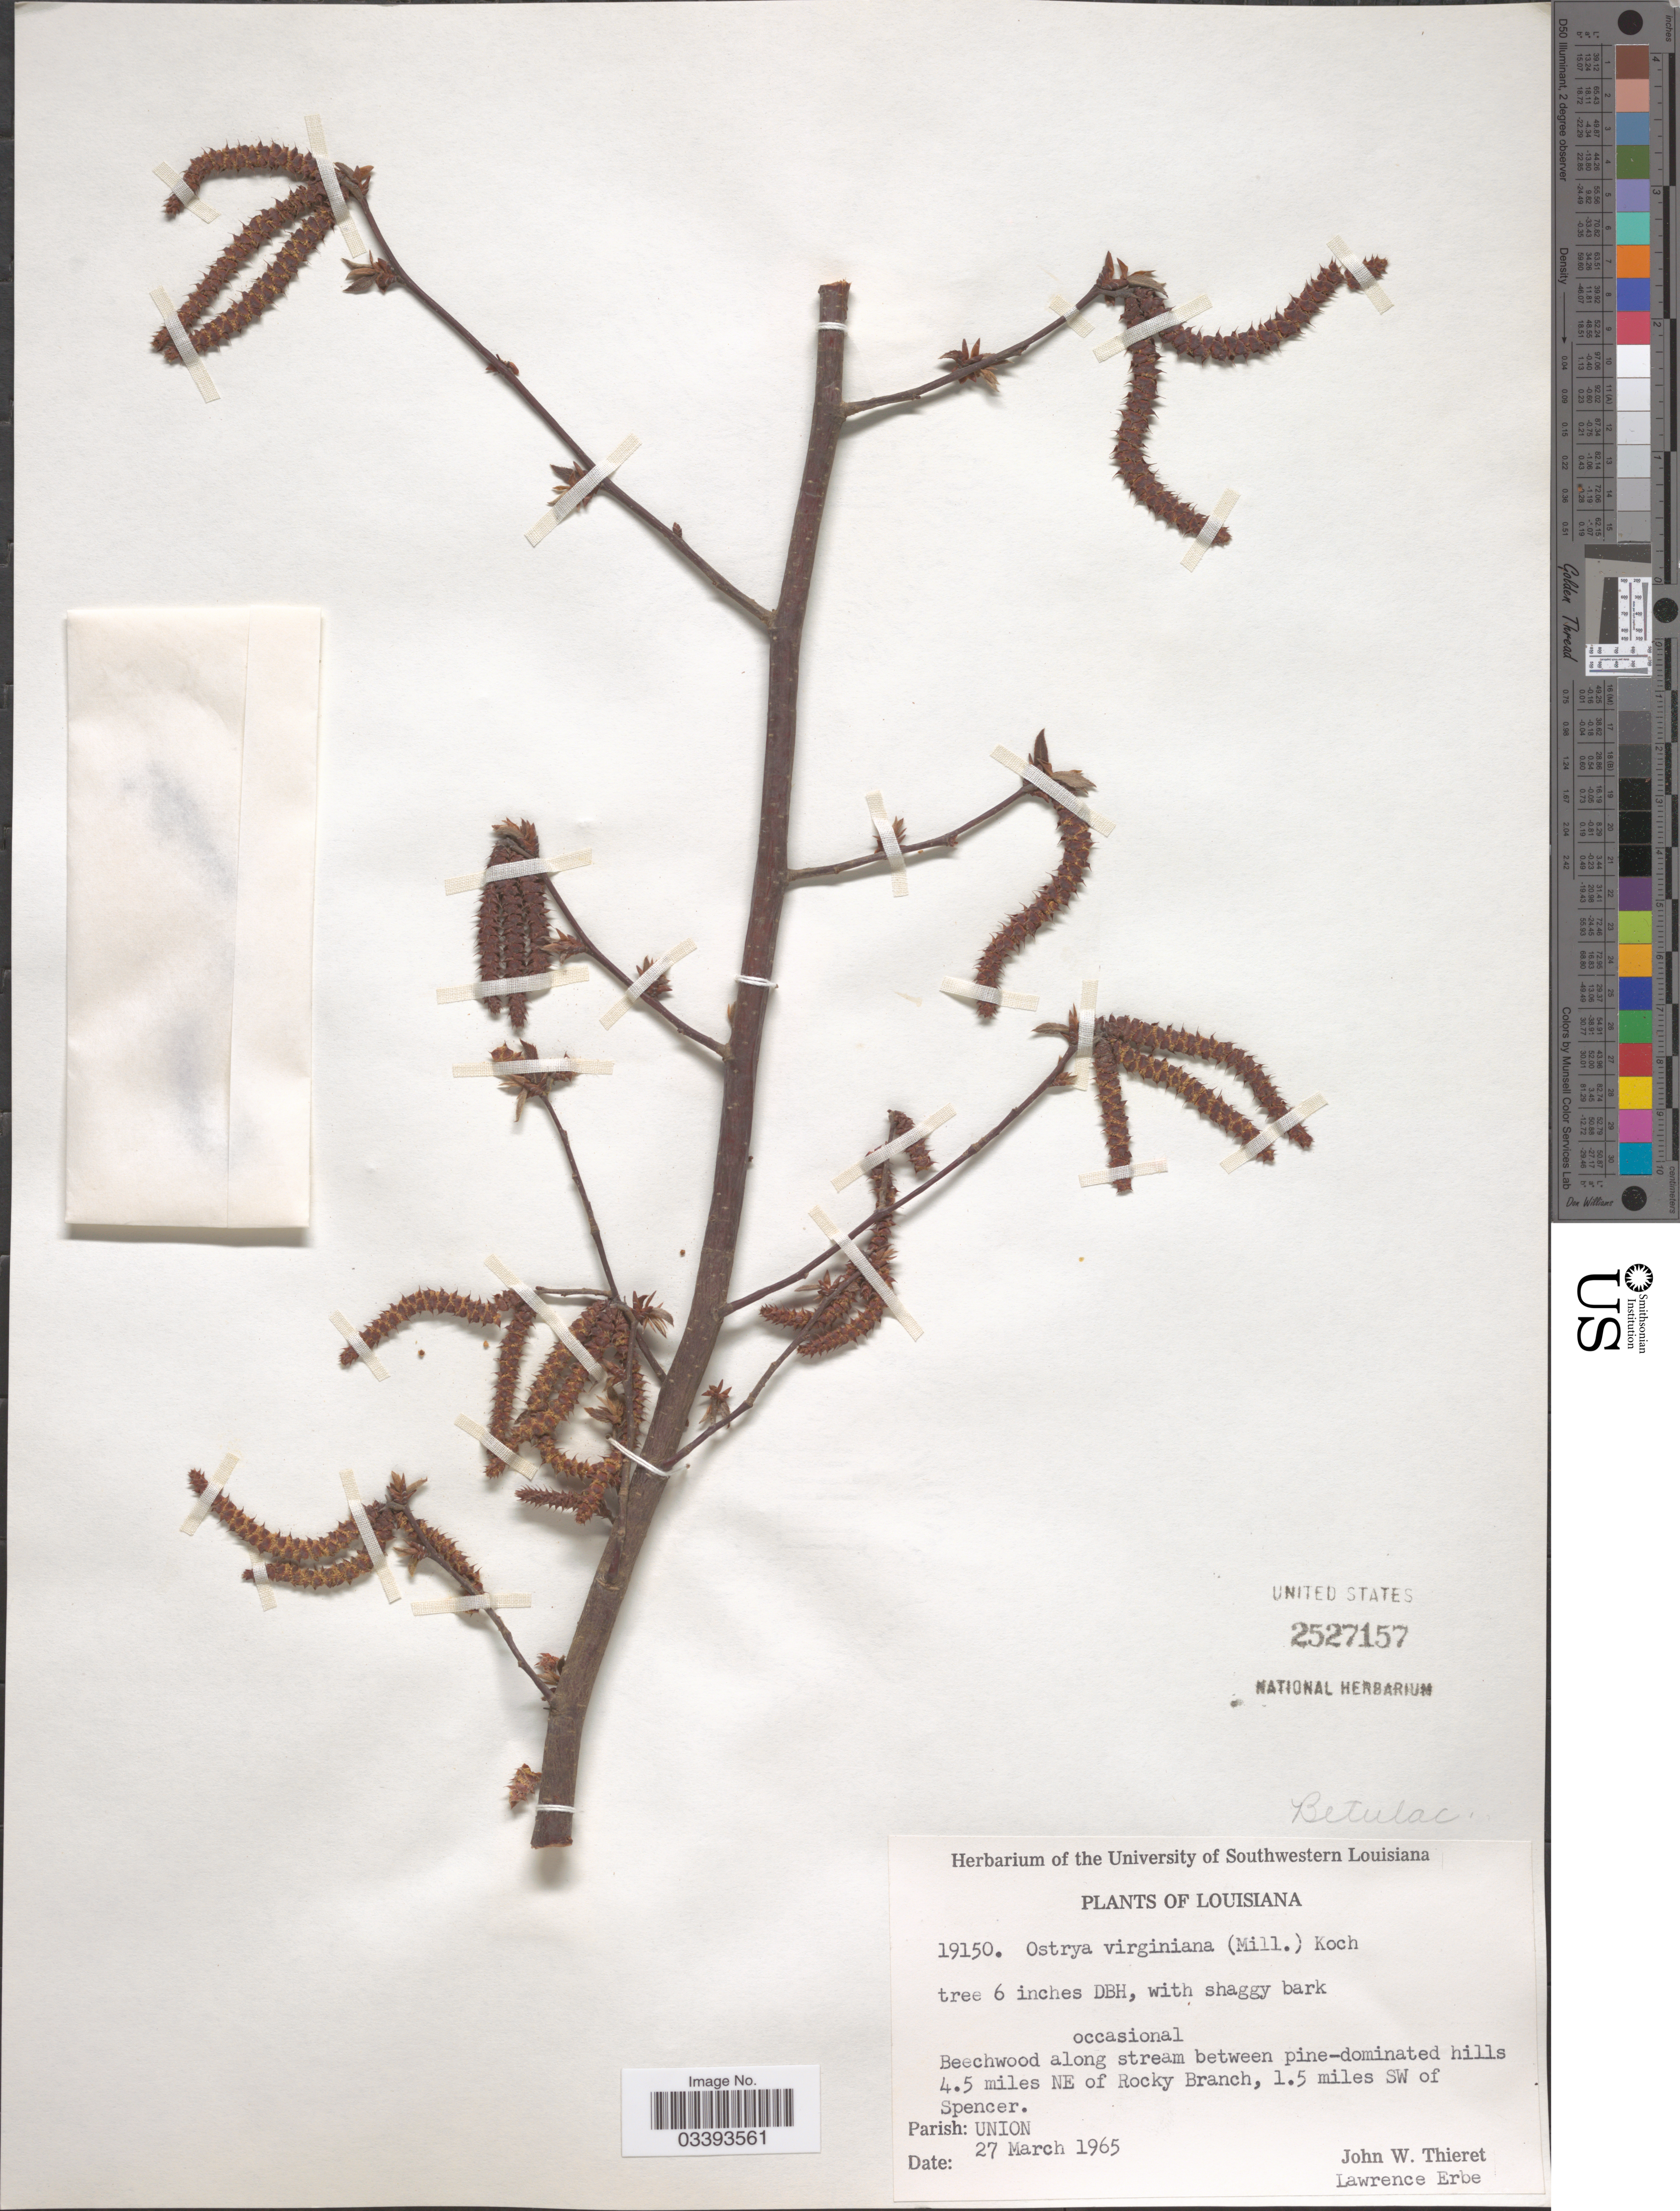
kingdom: Plantae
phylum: Tracheophyta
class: Magnoliopsida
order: Fagales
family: Betulaceae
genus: Ostrya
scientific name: Ostrya virginiana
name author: (Mill.) K. Koch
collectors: J. W. Thieret & L. Erbe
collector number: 19150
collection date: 1965-03-27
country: United States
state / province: Louisiana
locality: Beechwood along stream between pine-dominated hills 4.5 miles NE of Rocky Branch, 1.5 miles SW of Spencer. Parish: Union.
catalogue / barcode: US 2527157